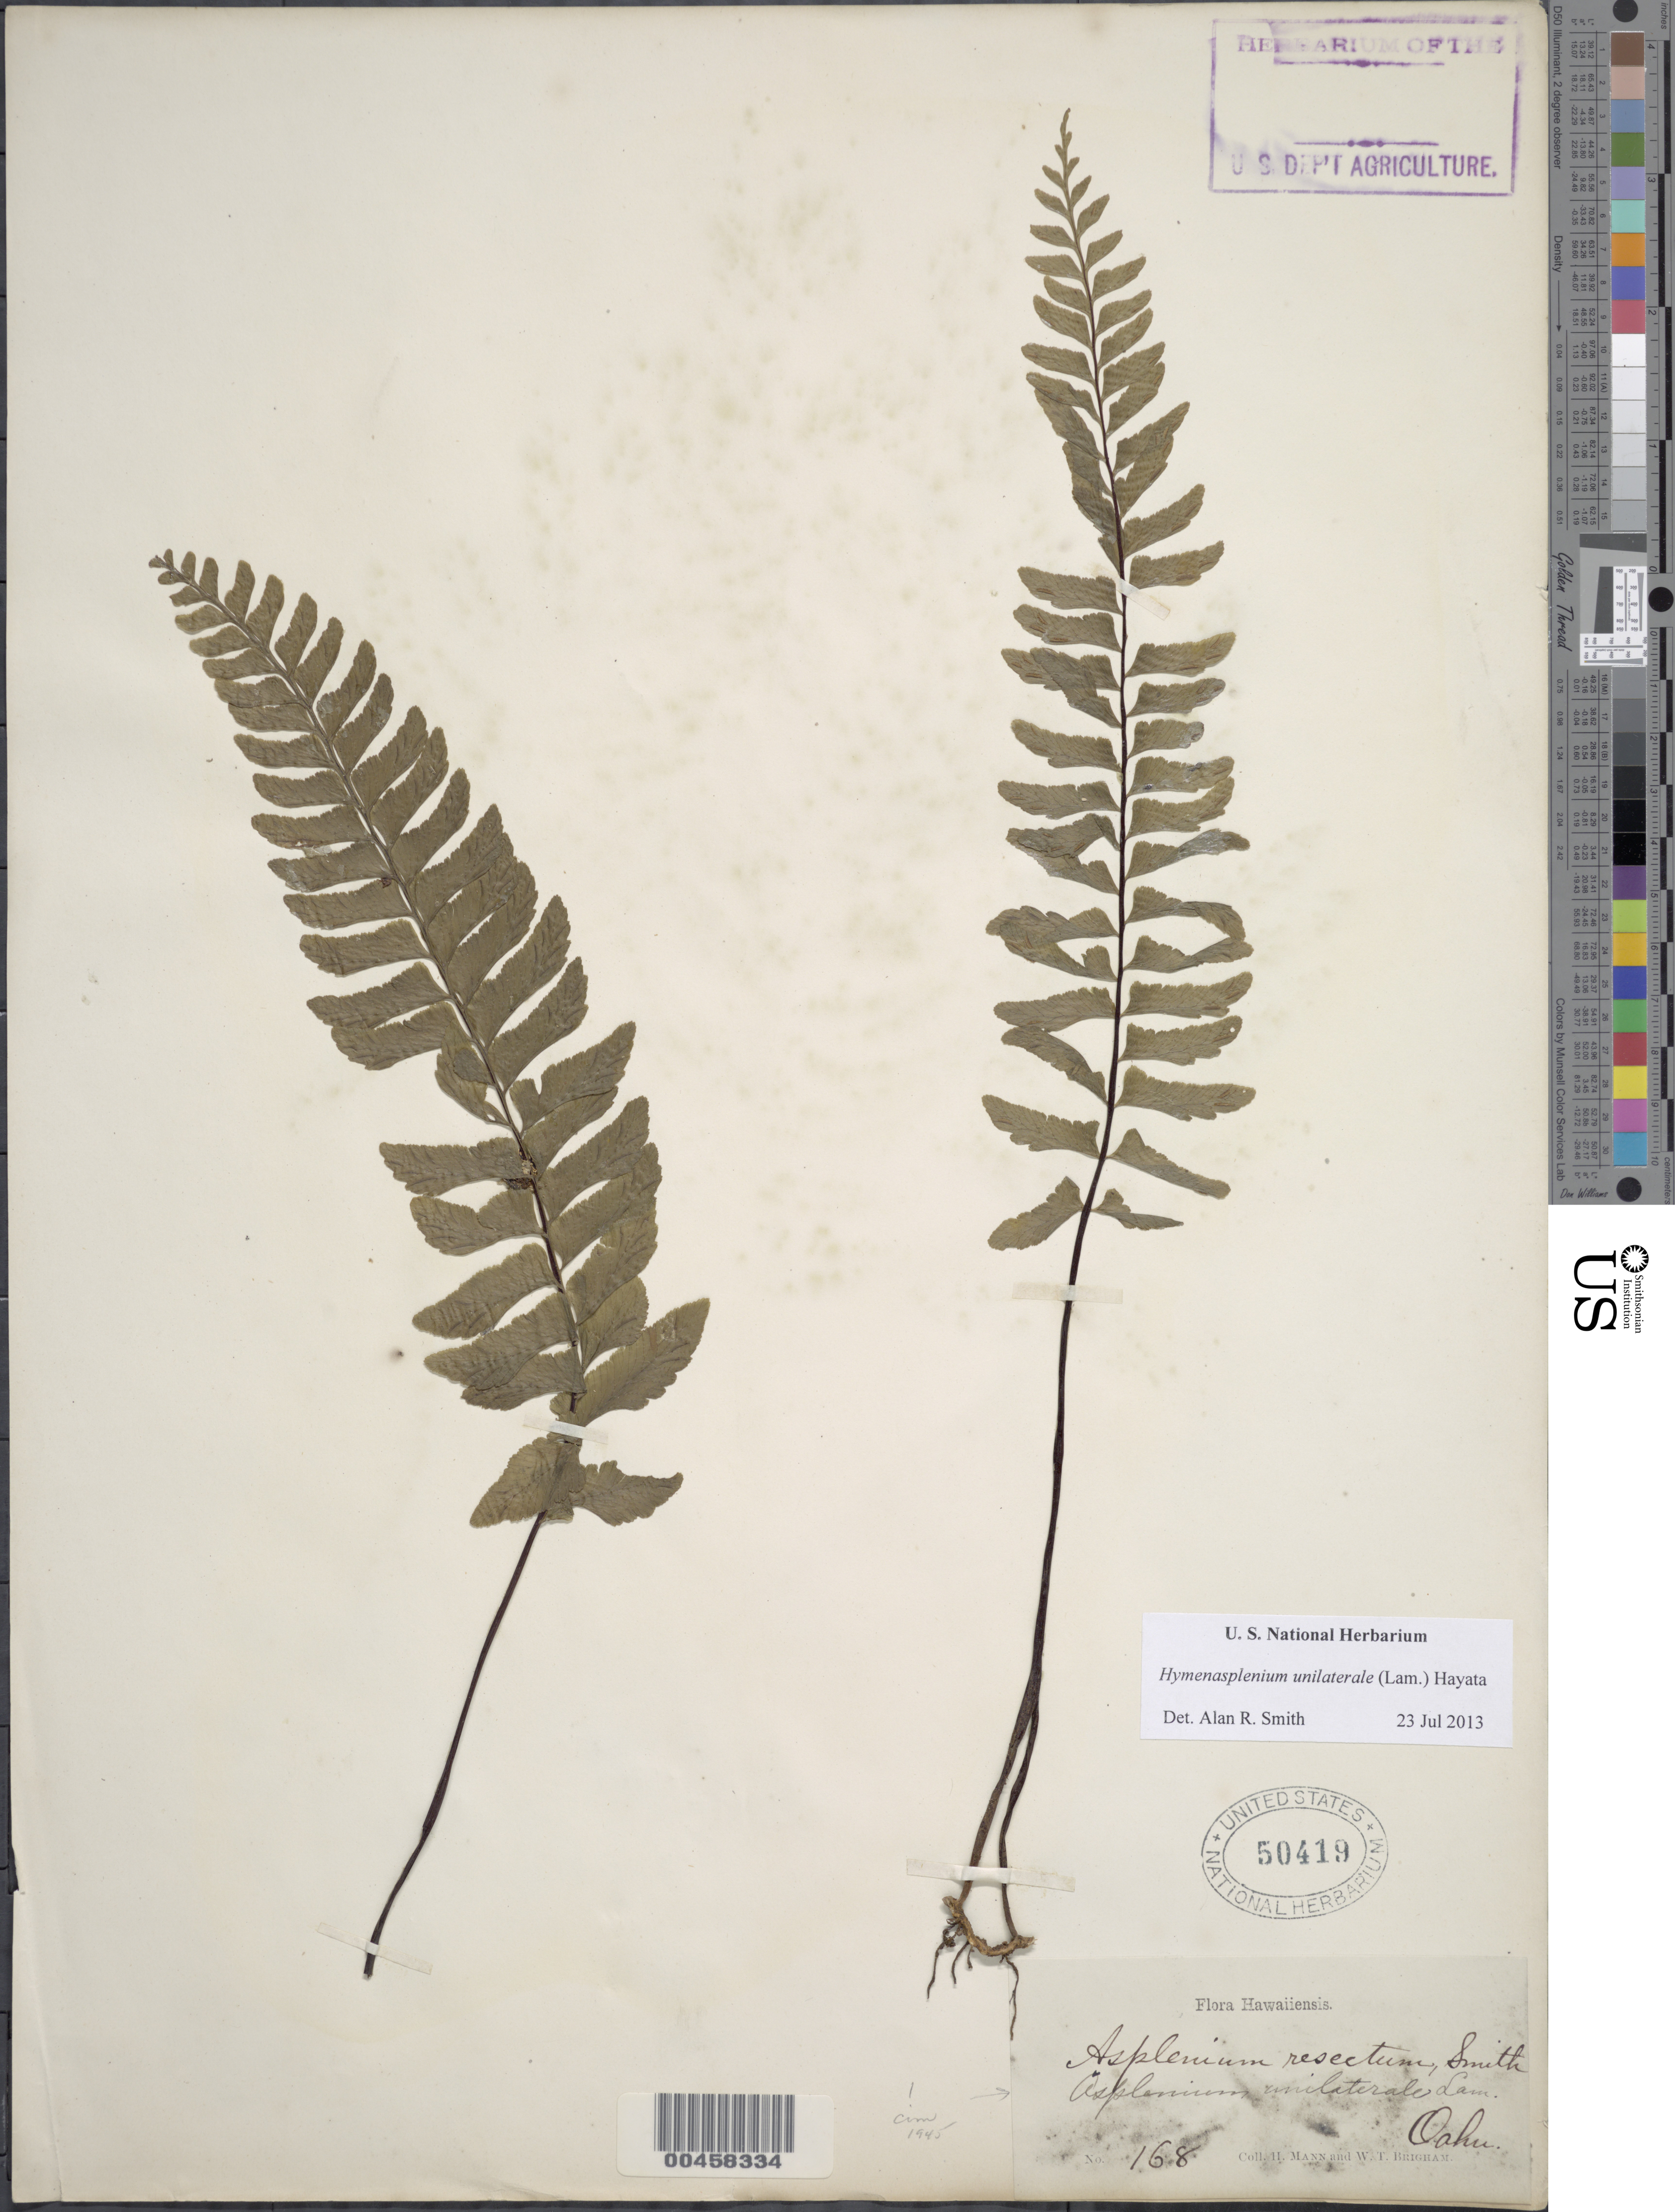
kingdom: Plantae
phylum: Tracheophyta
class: Polypodiopsida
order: Polypodiales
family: Aspleniaceae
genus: Hymenasplenium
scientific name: Hymenasplenium unilaterale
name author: (Lam.) Hayata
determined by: Smith, Alan R., (UC)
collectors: H. Mann & W. T. Brigham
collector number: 168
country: United States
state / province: Hawaii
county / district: Honolulu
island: Oahu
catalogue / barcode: US 50419